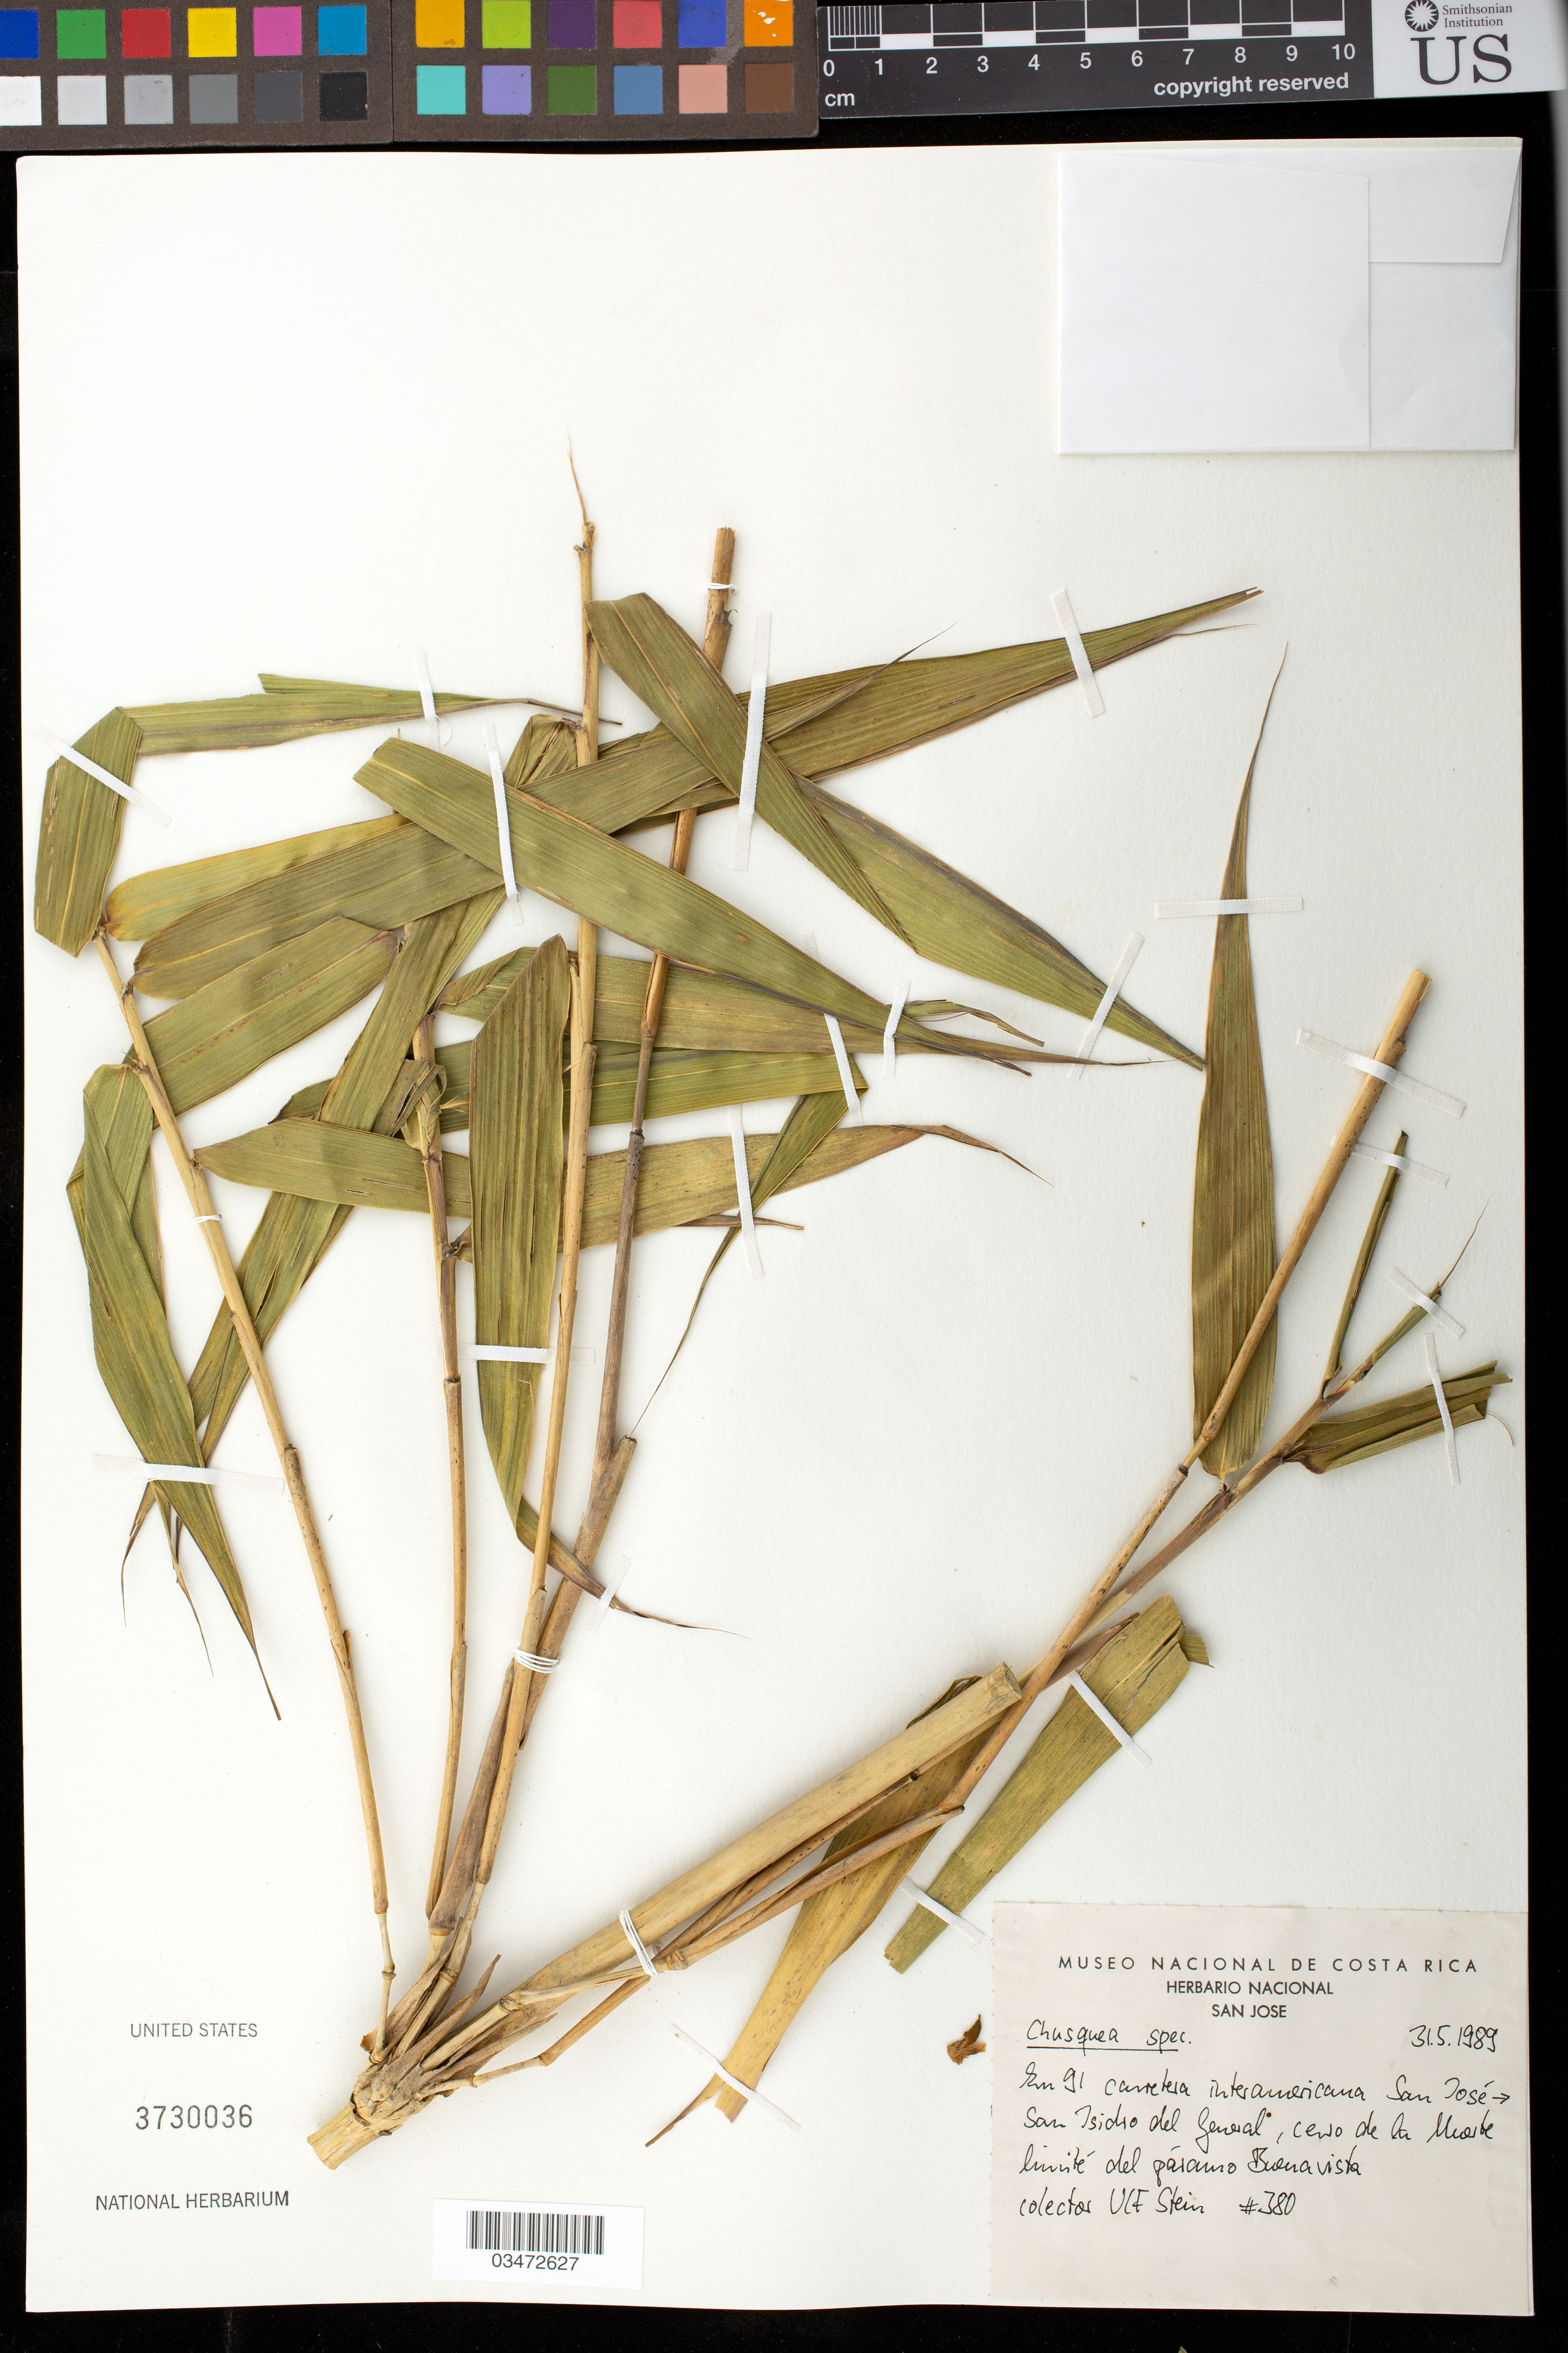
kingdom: Plantae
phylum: Tracheophyta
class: Liliopsida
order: Poales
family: Poaceae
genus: Chusquea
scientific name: Chusquea sp.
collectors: U. Stein & U. Stein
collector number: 380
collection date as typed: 31 May 1989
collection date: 1989-05-31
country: Costa Rica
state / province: San José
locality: Km. 91 carretera interamericana San José --> San Isidro del General, Cerro de la Muerto limite del páramo Buenavista.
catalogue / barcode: US 3730036